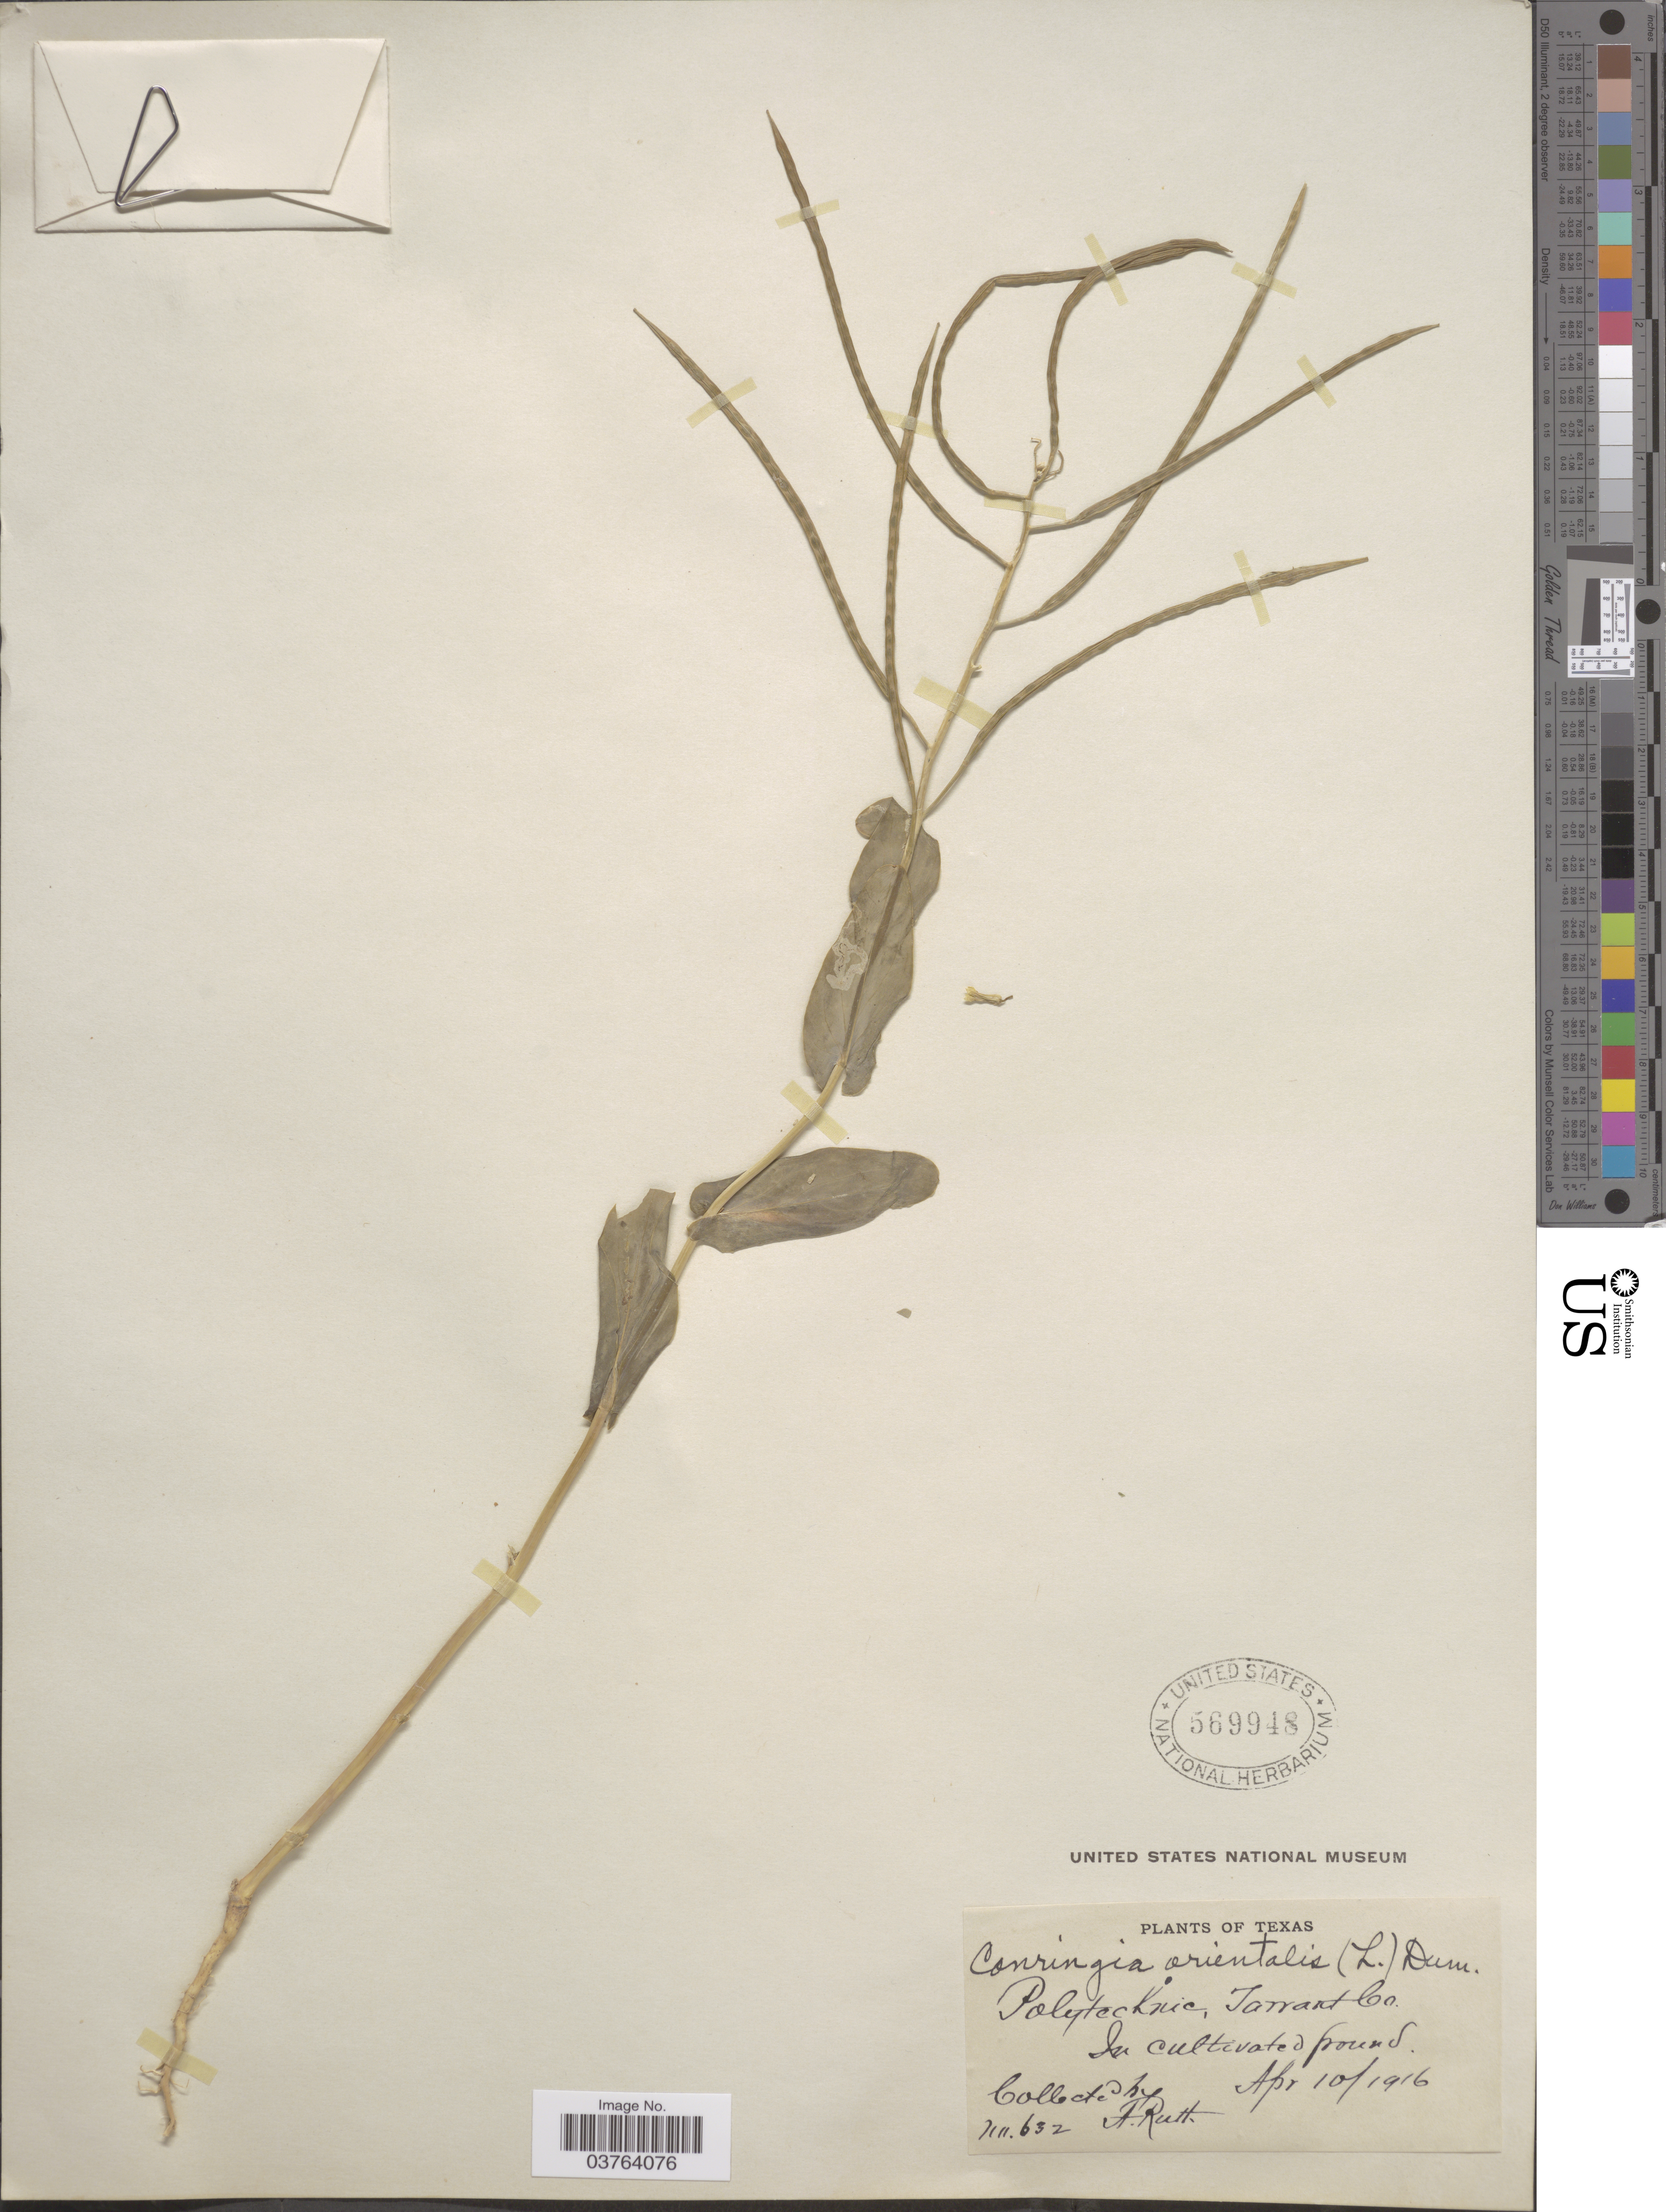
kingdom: Plantae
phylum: Tracheophyta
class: Magnoliopsida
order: Brassicales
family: Brassicaceae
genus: Conringia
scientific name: Conringia orientalis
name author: (L.) C. Presl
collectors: A. Ruth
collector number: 632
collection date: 1916-04-10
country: United States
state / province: Texas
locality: Polytechnic, Tarrant Co.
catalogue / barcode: US 569948